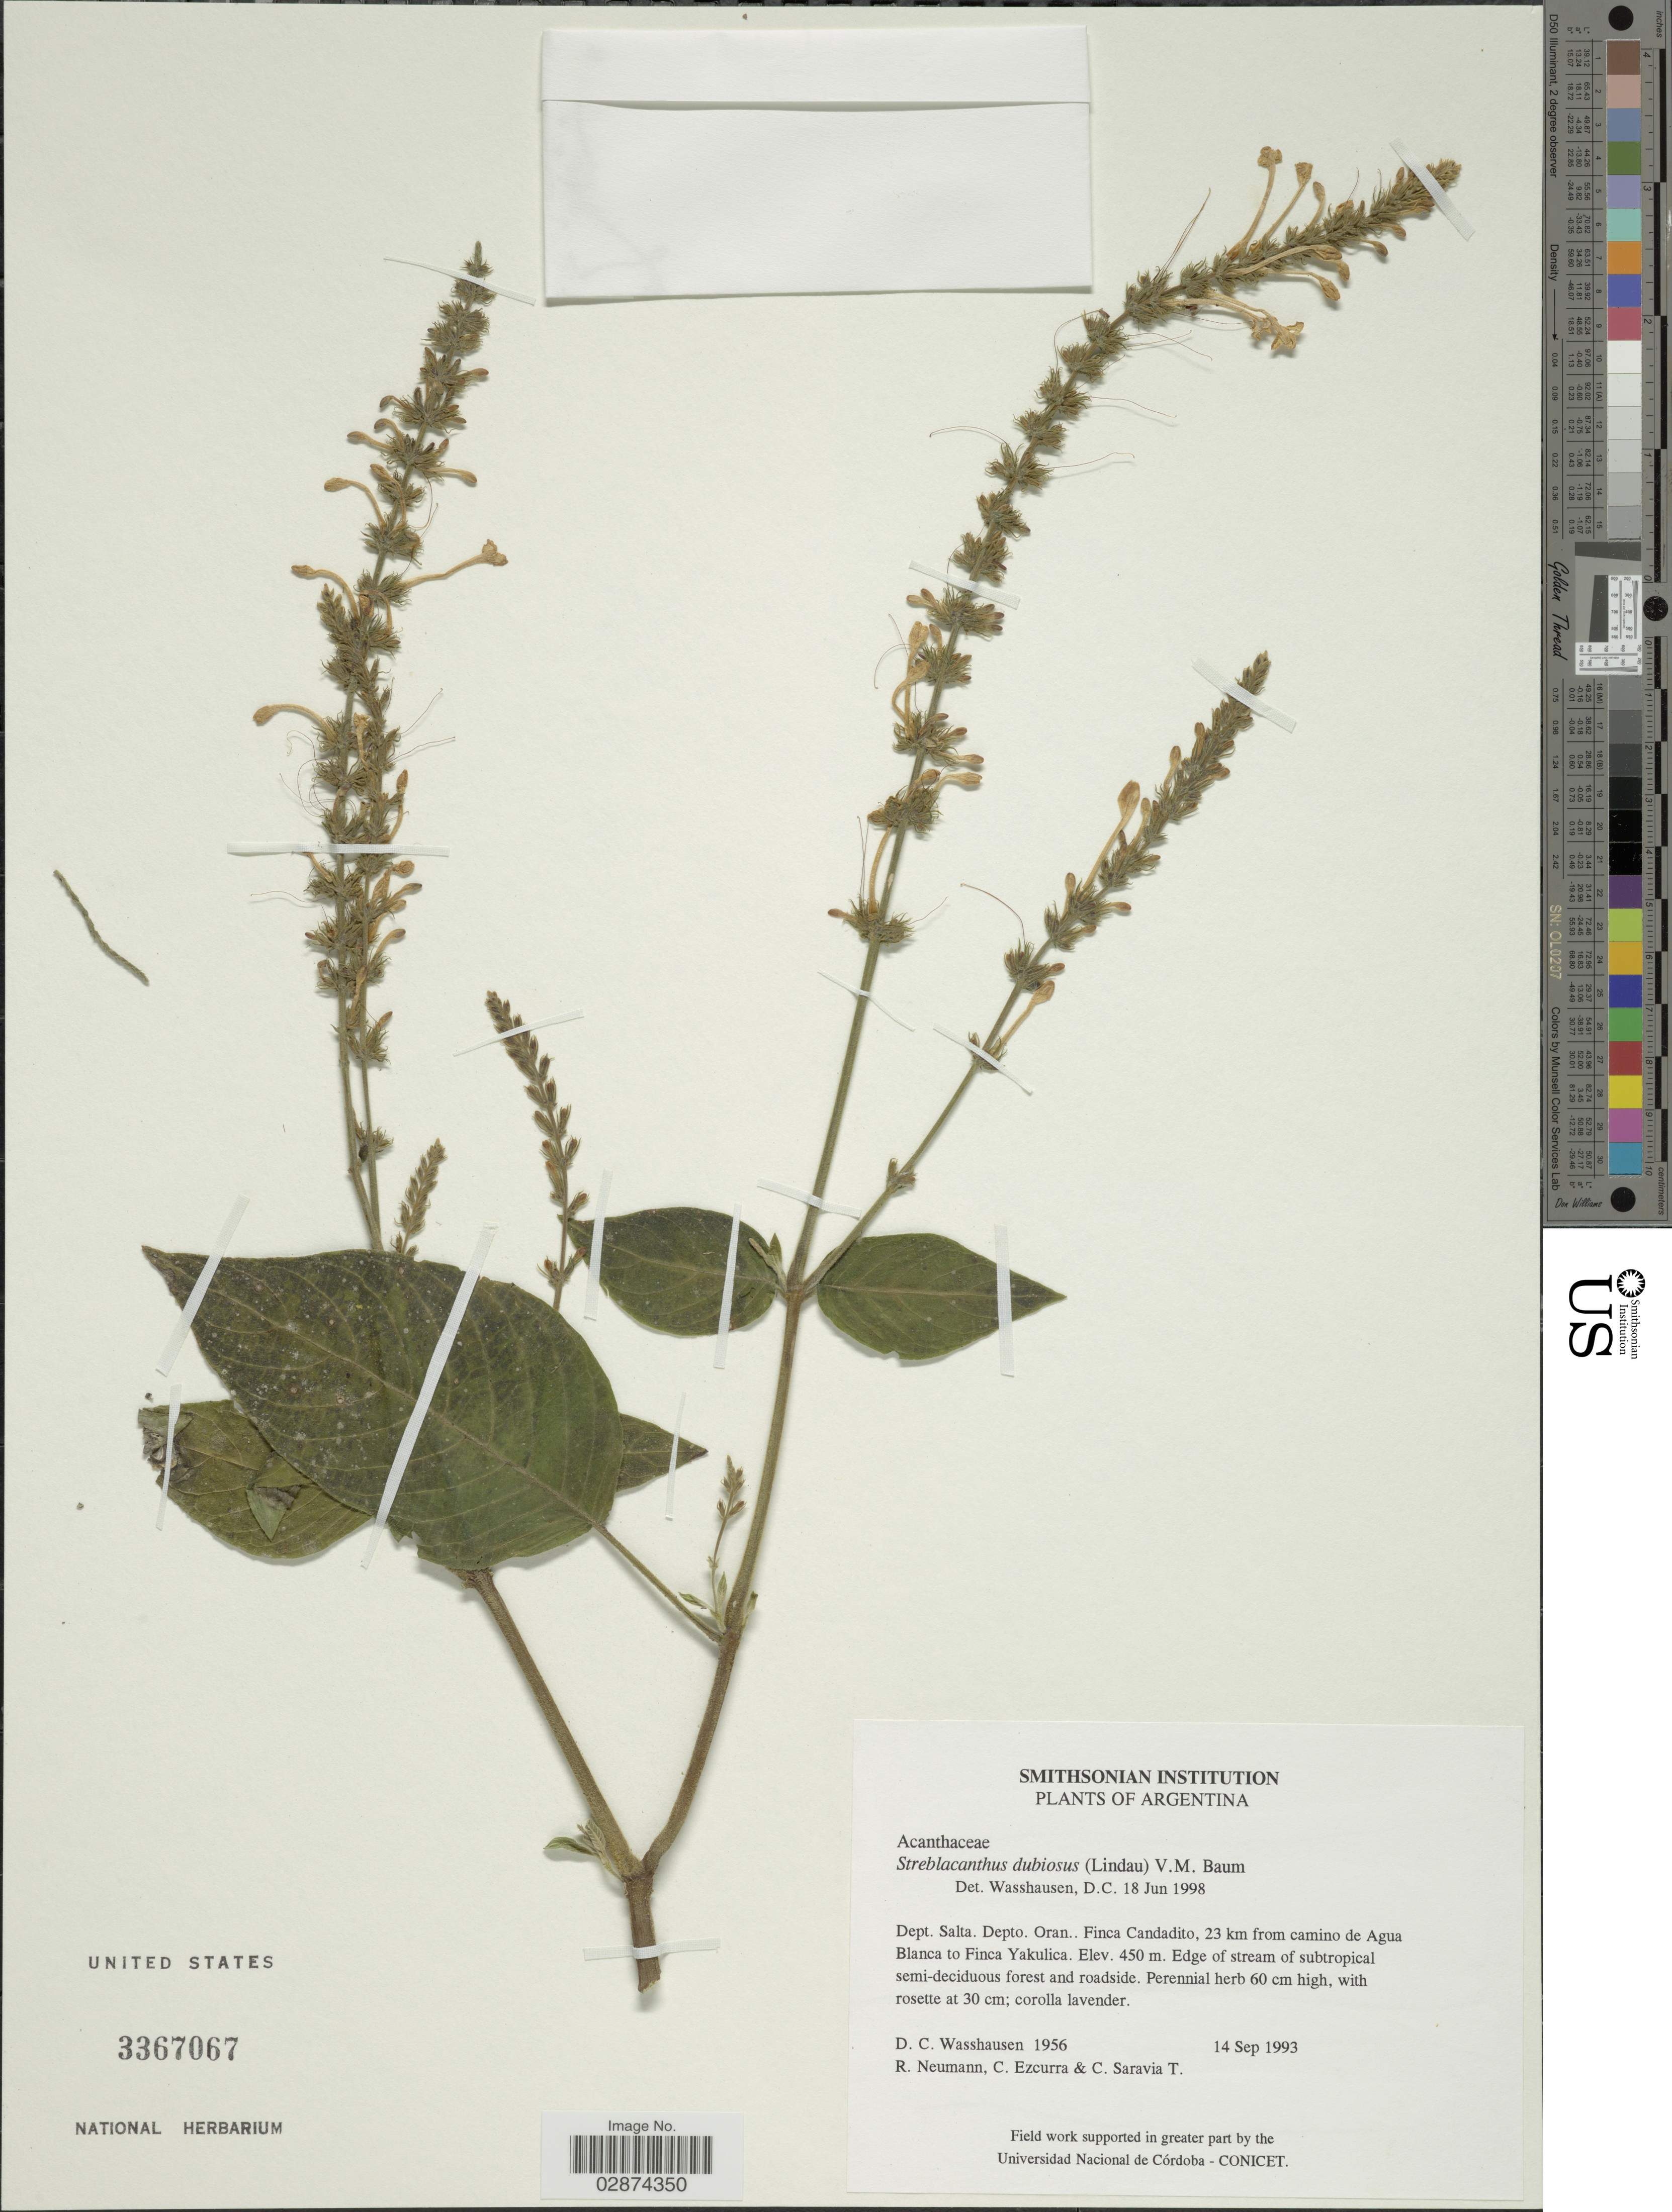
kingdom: Plantae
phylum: Tracheophyta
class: Magnoliopsida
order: Lamiales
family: Acanthaceae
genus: Streblacanthus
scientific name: Streblacanthus dubiosus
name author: (Lindau) V.M. Baum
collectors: D. C. Wasshausen, R. Neumann, C. Ezcurra & C. Saravia T.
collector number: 1956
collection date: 1993-09-14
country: Argentina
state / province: Salta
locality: Dept. Salta. Oran. Finca Candadito, 23 km from camino de Agua Blanca to Finca Yakulica.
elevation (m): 450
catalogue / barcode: US 3367067